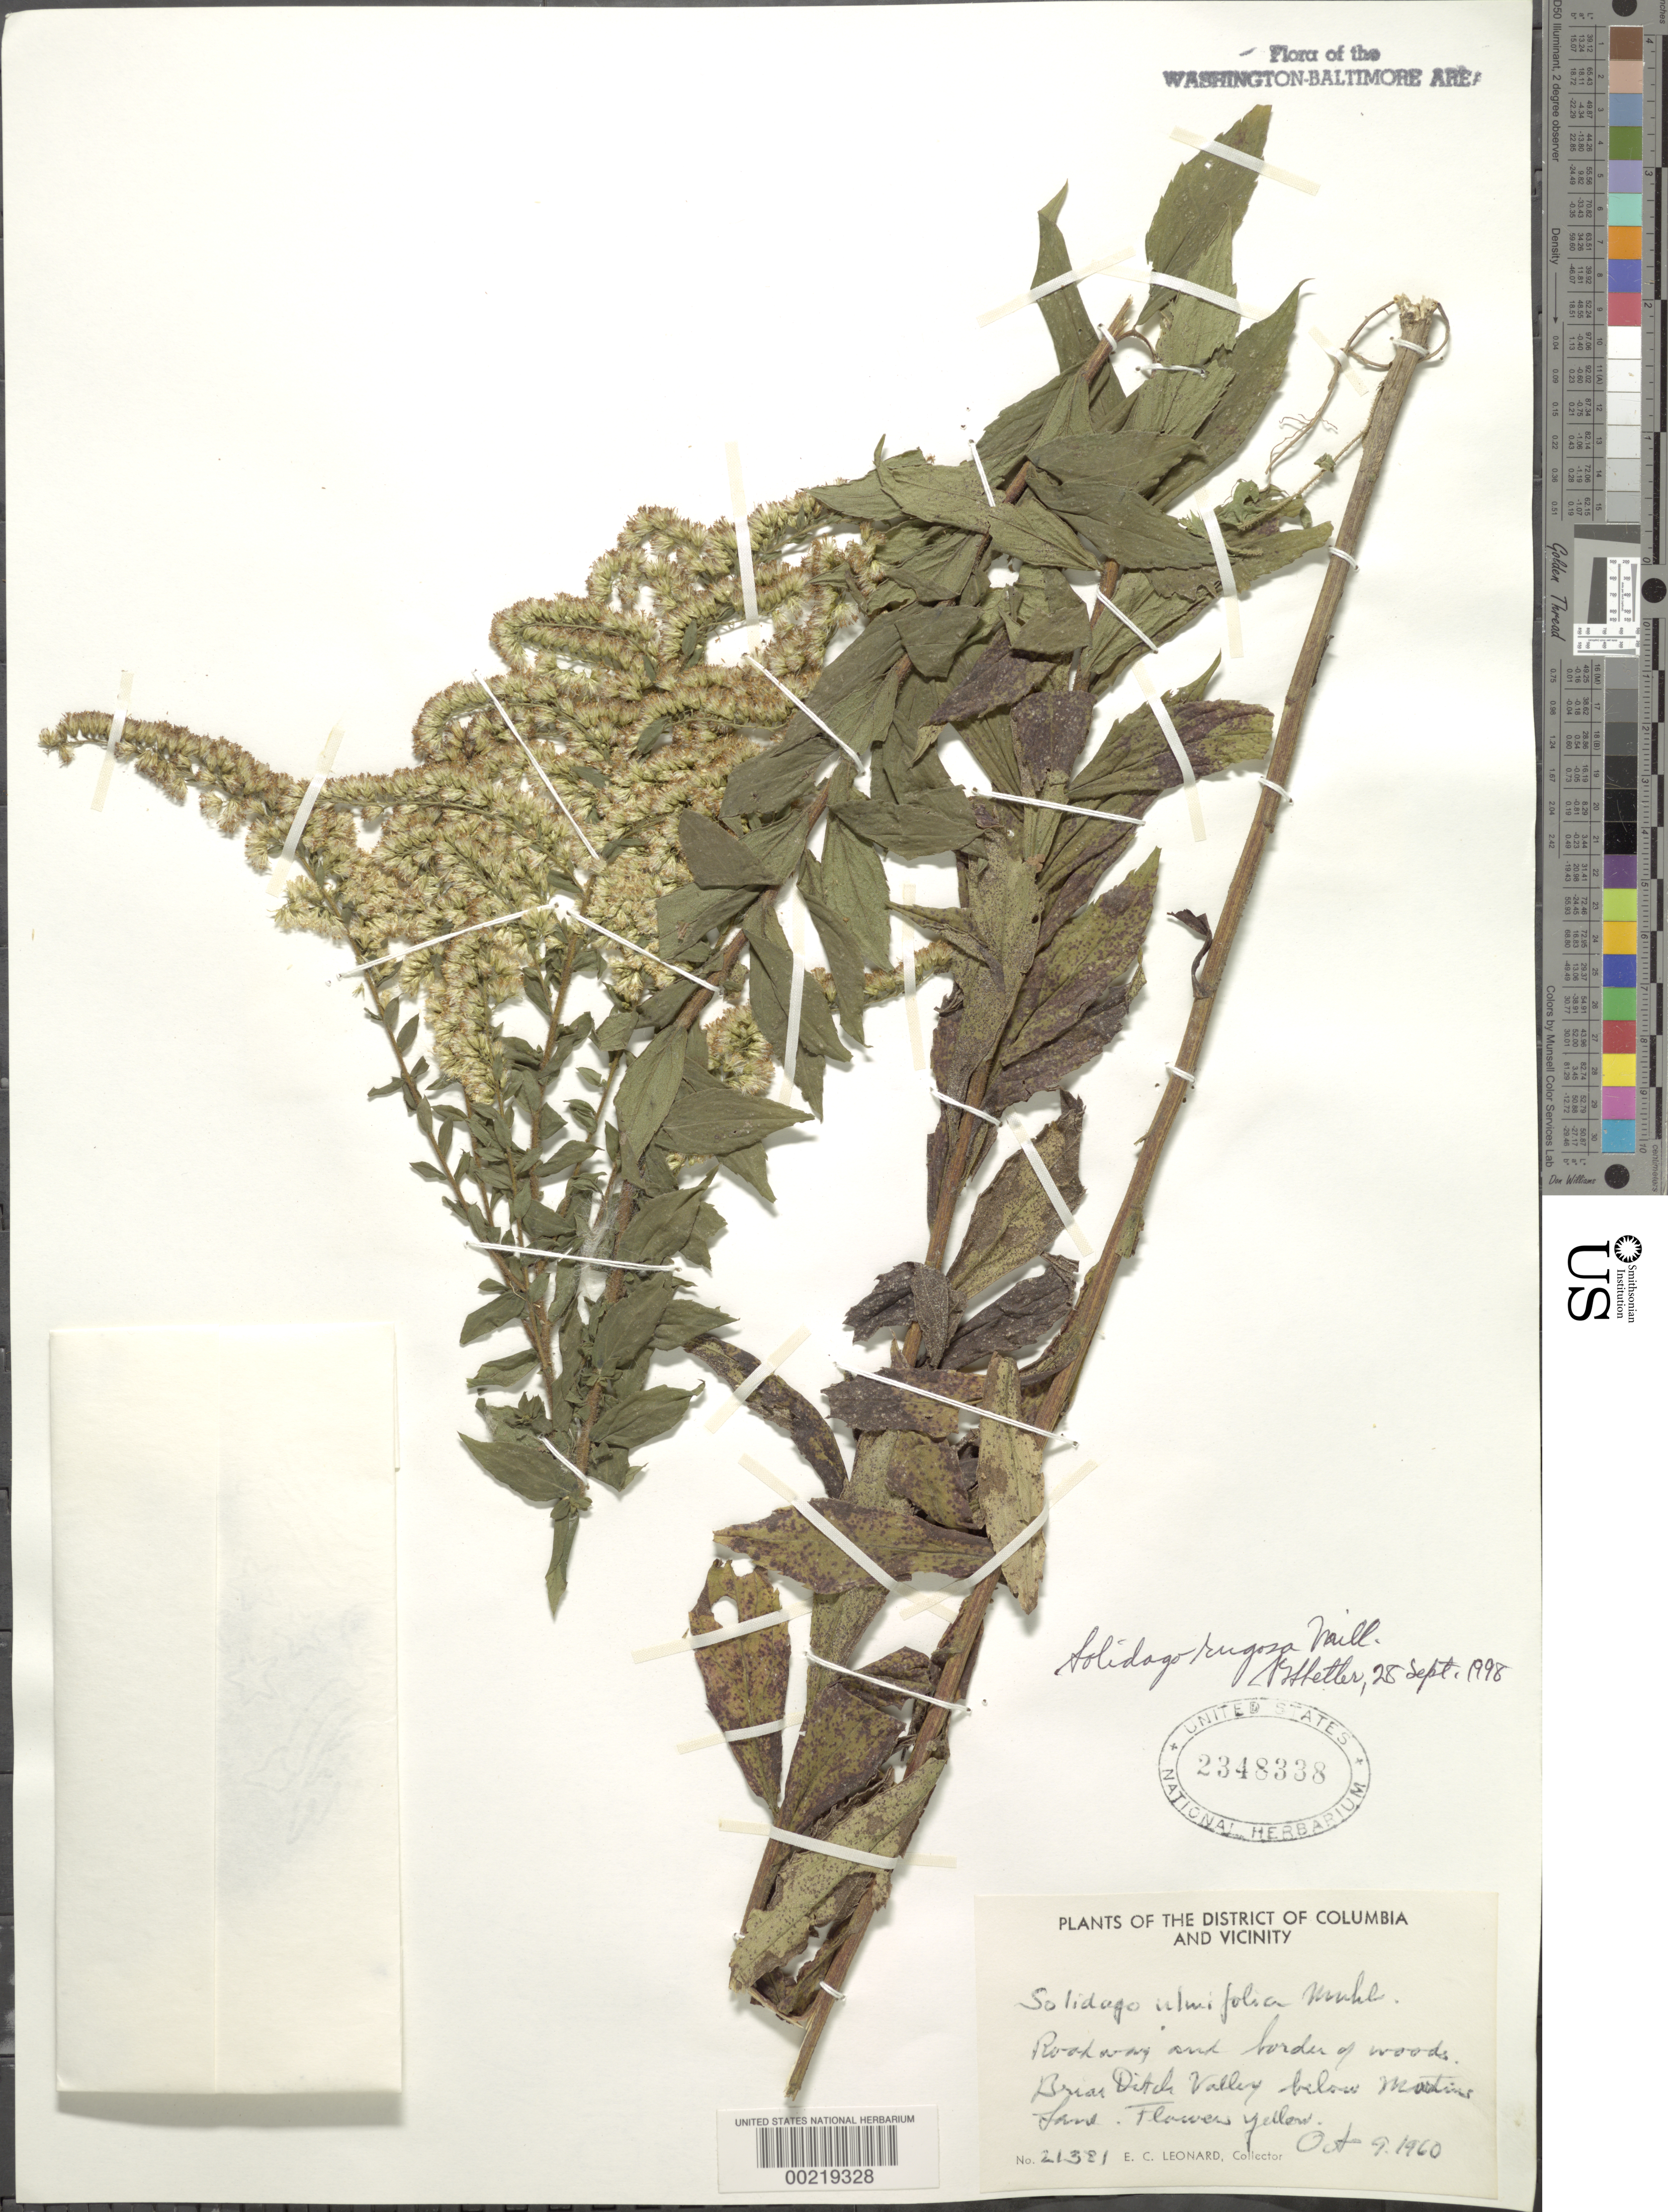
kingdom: Plantae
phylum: Tracheophyta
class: Magnoliopsida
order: Asterales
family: Asteraceae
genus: Solidago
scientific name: Solidago rugosa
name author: Mill.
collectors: E. C. Leonard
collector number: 21381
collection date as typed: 09 Oct 1960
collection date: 1960-10-09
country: United States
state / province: Maryland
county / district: Prince George's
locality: Briar Ditch Valley below Martins Lane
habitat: Weedy roadside clearing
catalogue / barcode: US 2348338